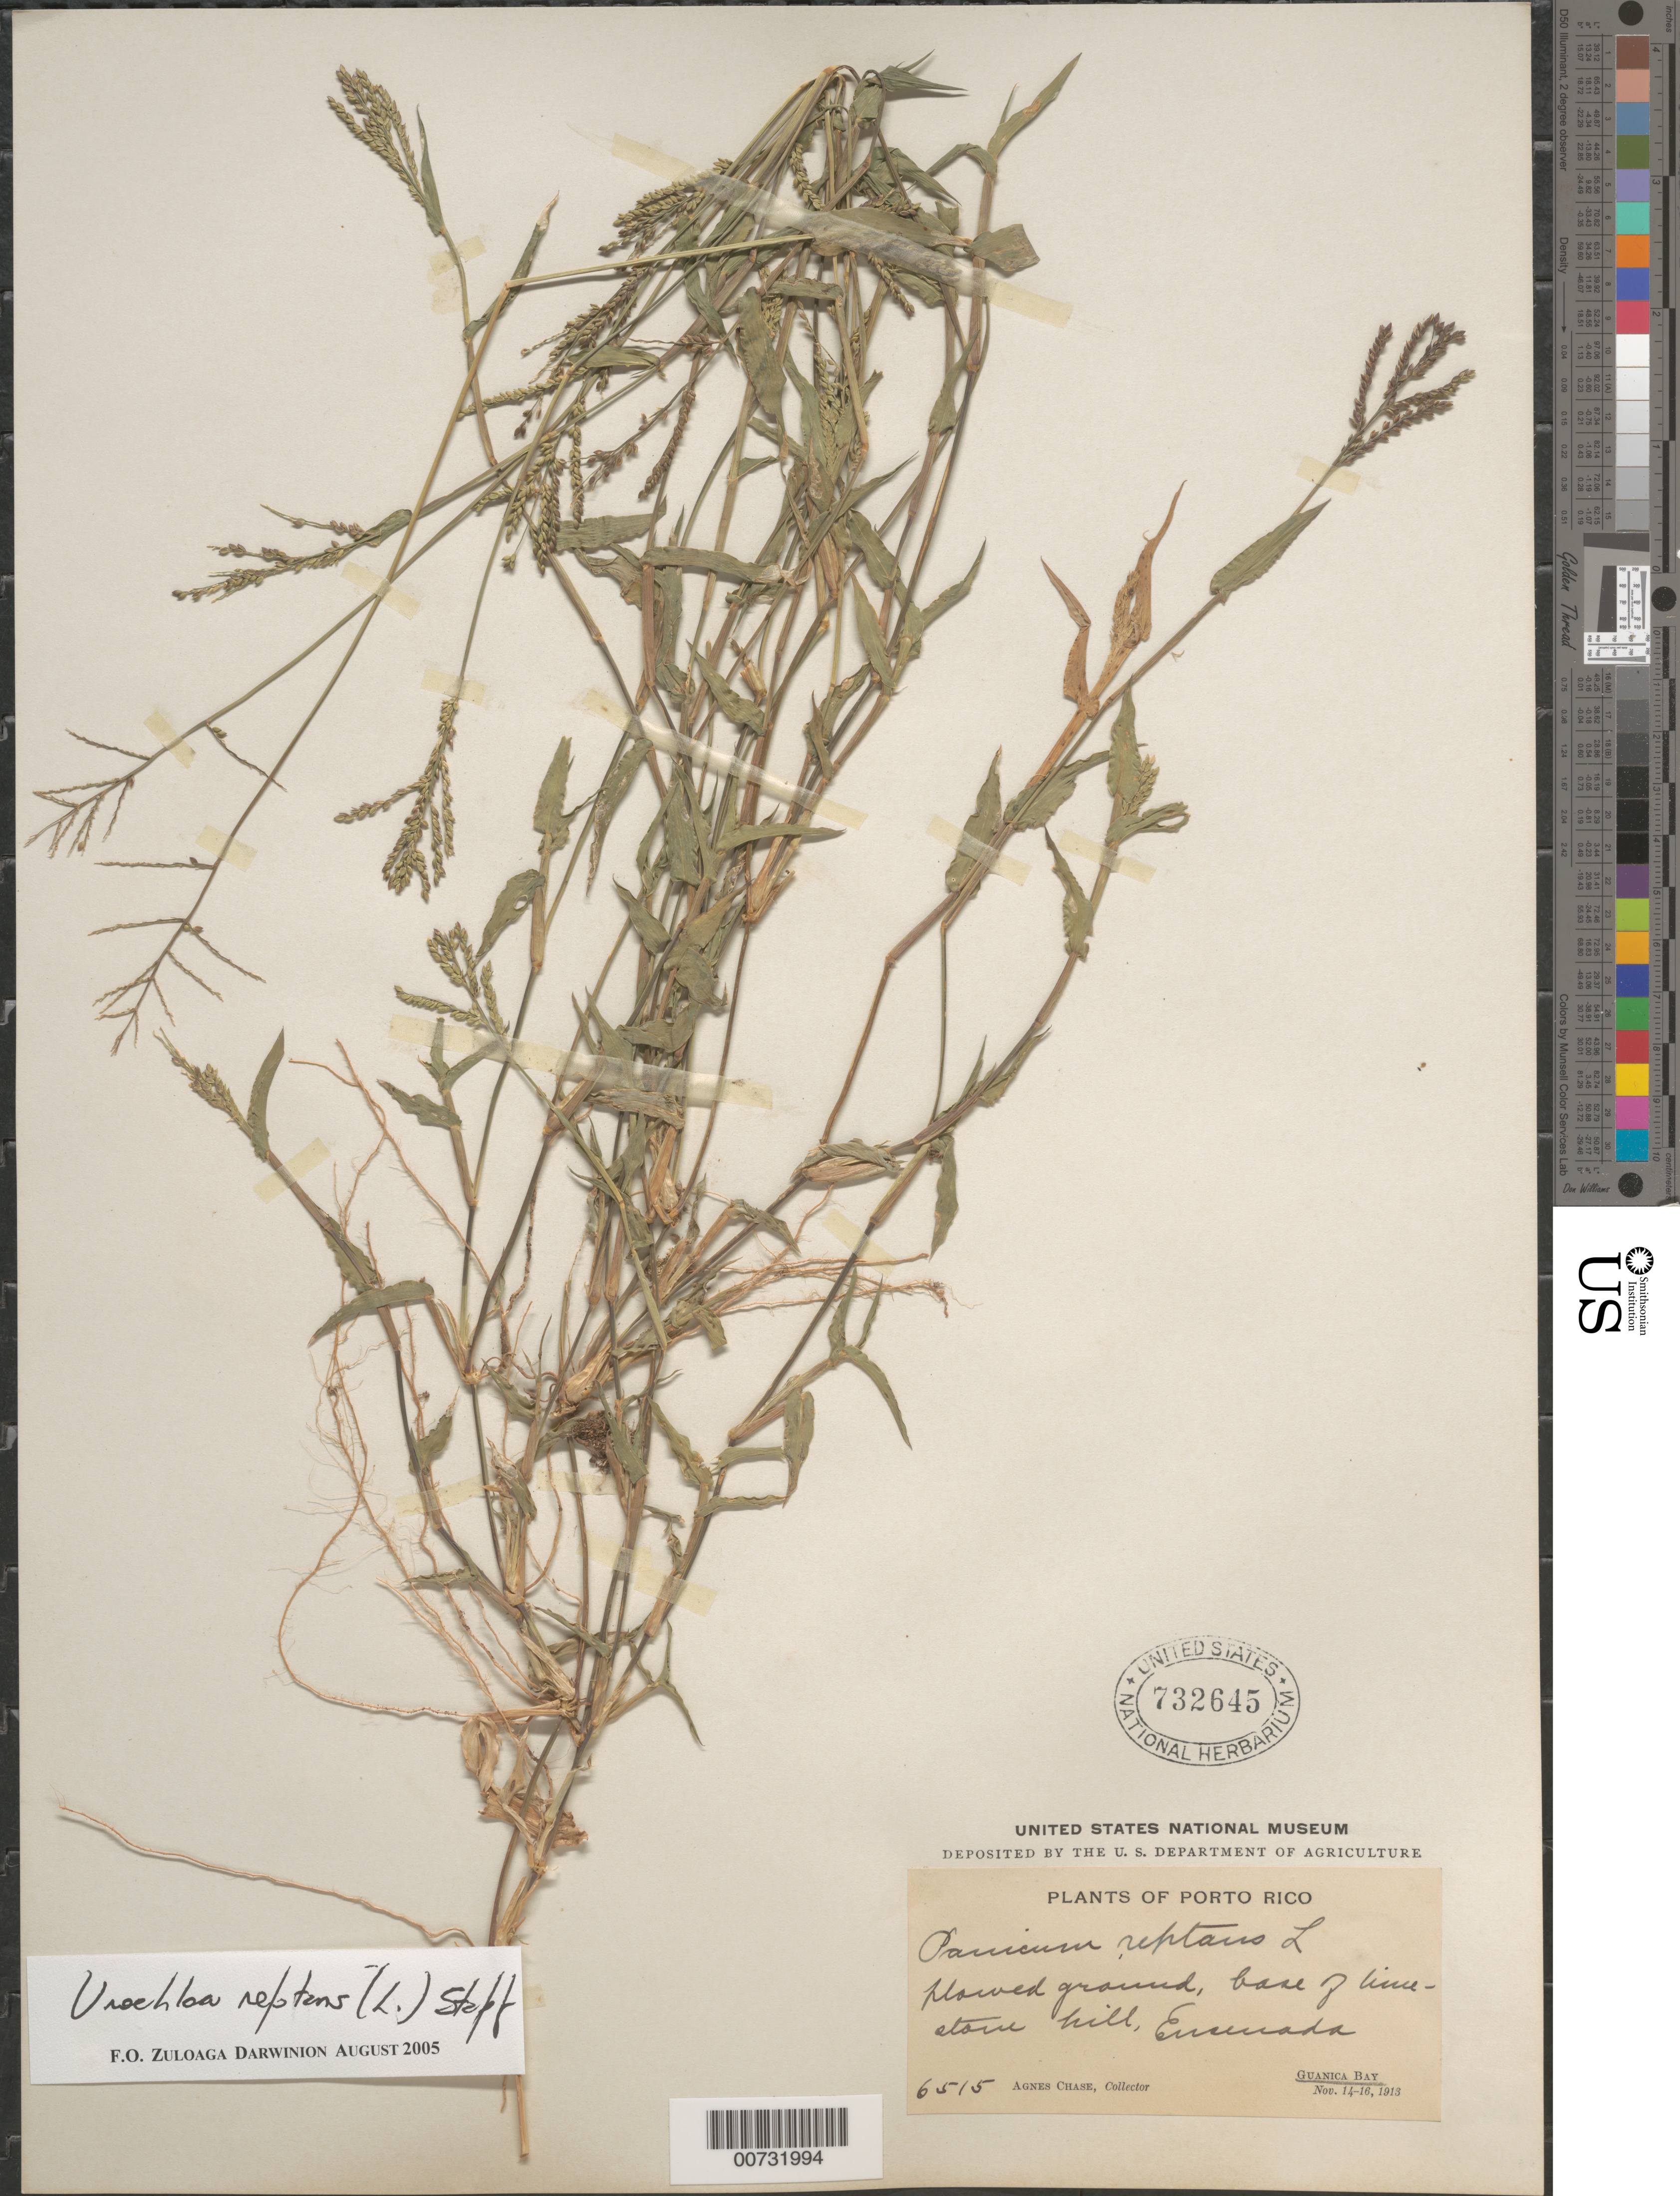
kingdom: Plantae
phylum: Tracheophyta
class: Liliopsida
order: Poales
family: Poaceae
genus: Urochloa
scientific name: Urochloa reptans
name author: (L.) Stapf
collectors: A. Chase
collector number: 6515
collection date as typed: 14 Nov 1913 to 16 Nov 1913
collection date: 1913-11-14/1913-11-16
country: Puerto Rico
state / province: Guánica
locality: Ensenada, Guanica Bay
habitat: Plowed ground, base of limestone hill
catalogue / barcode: US 732645